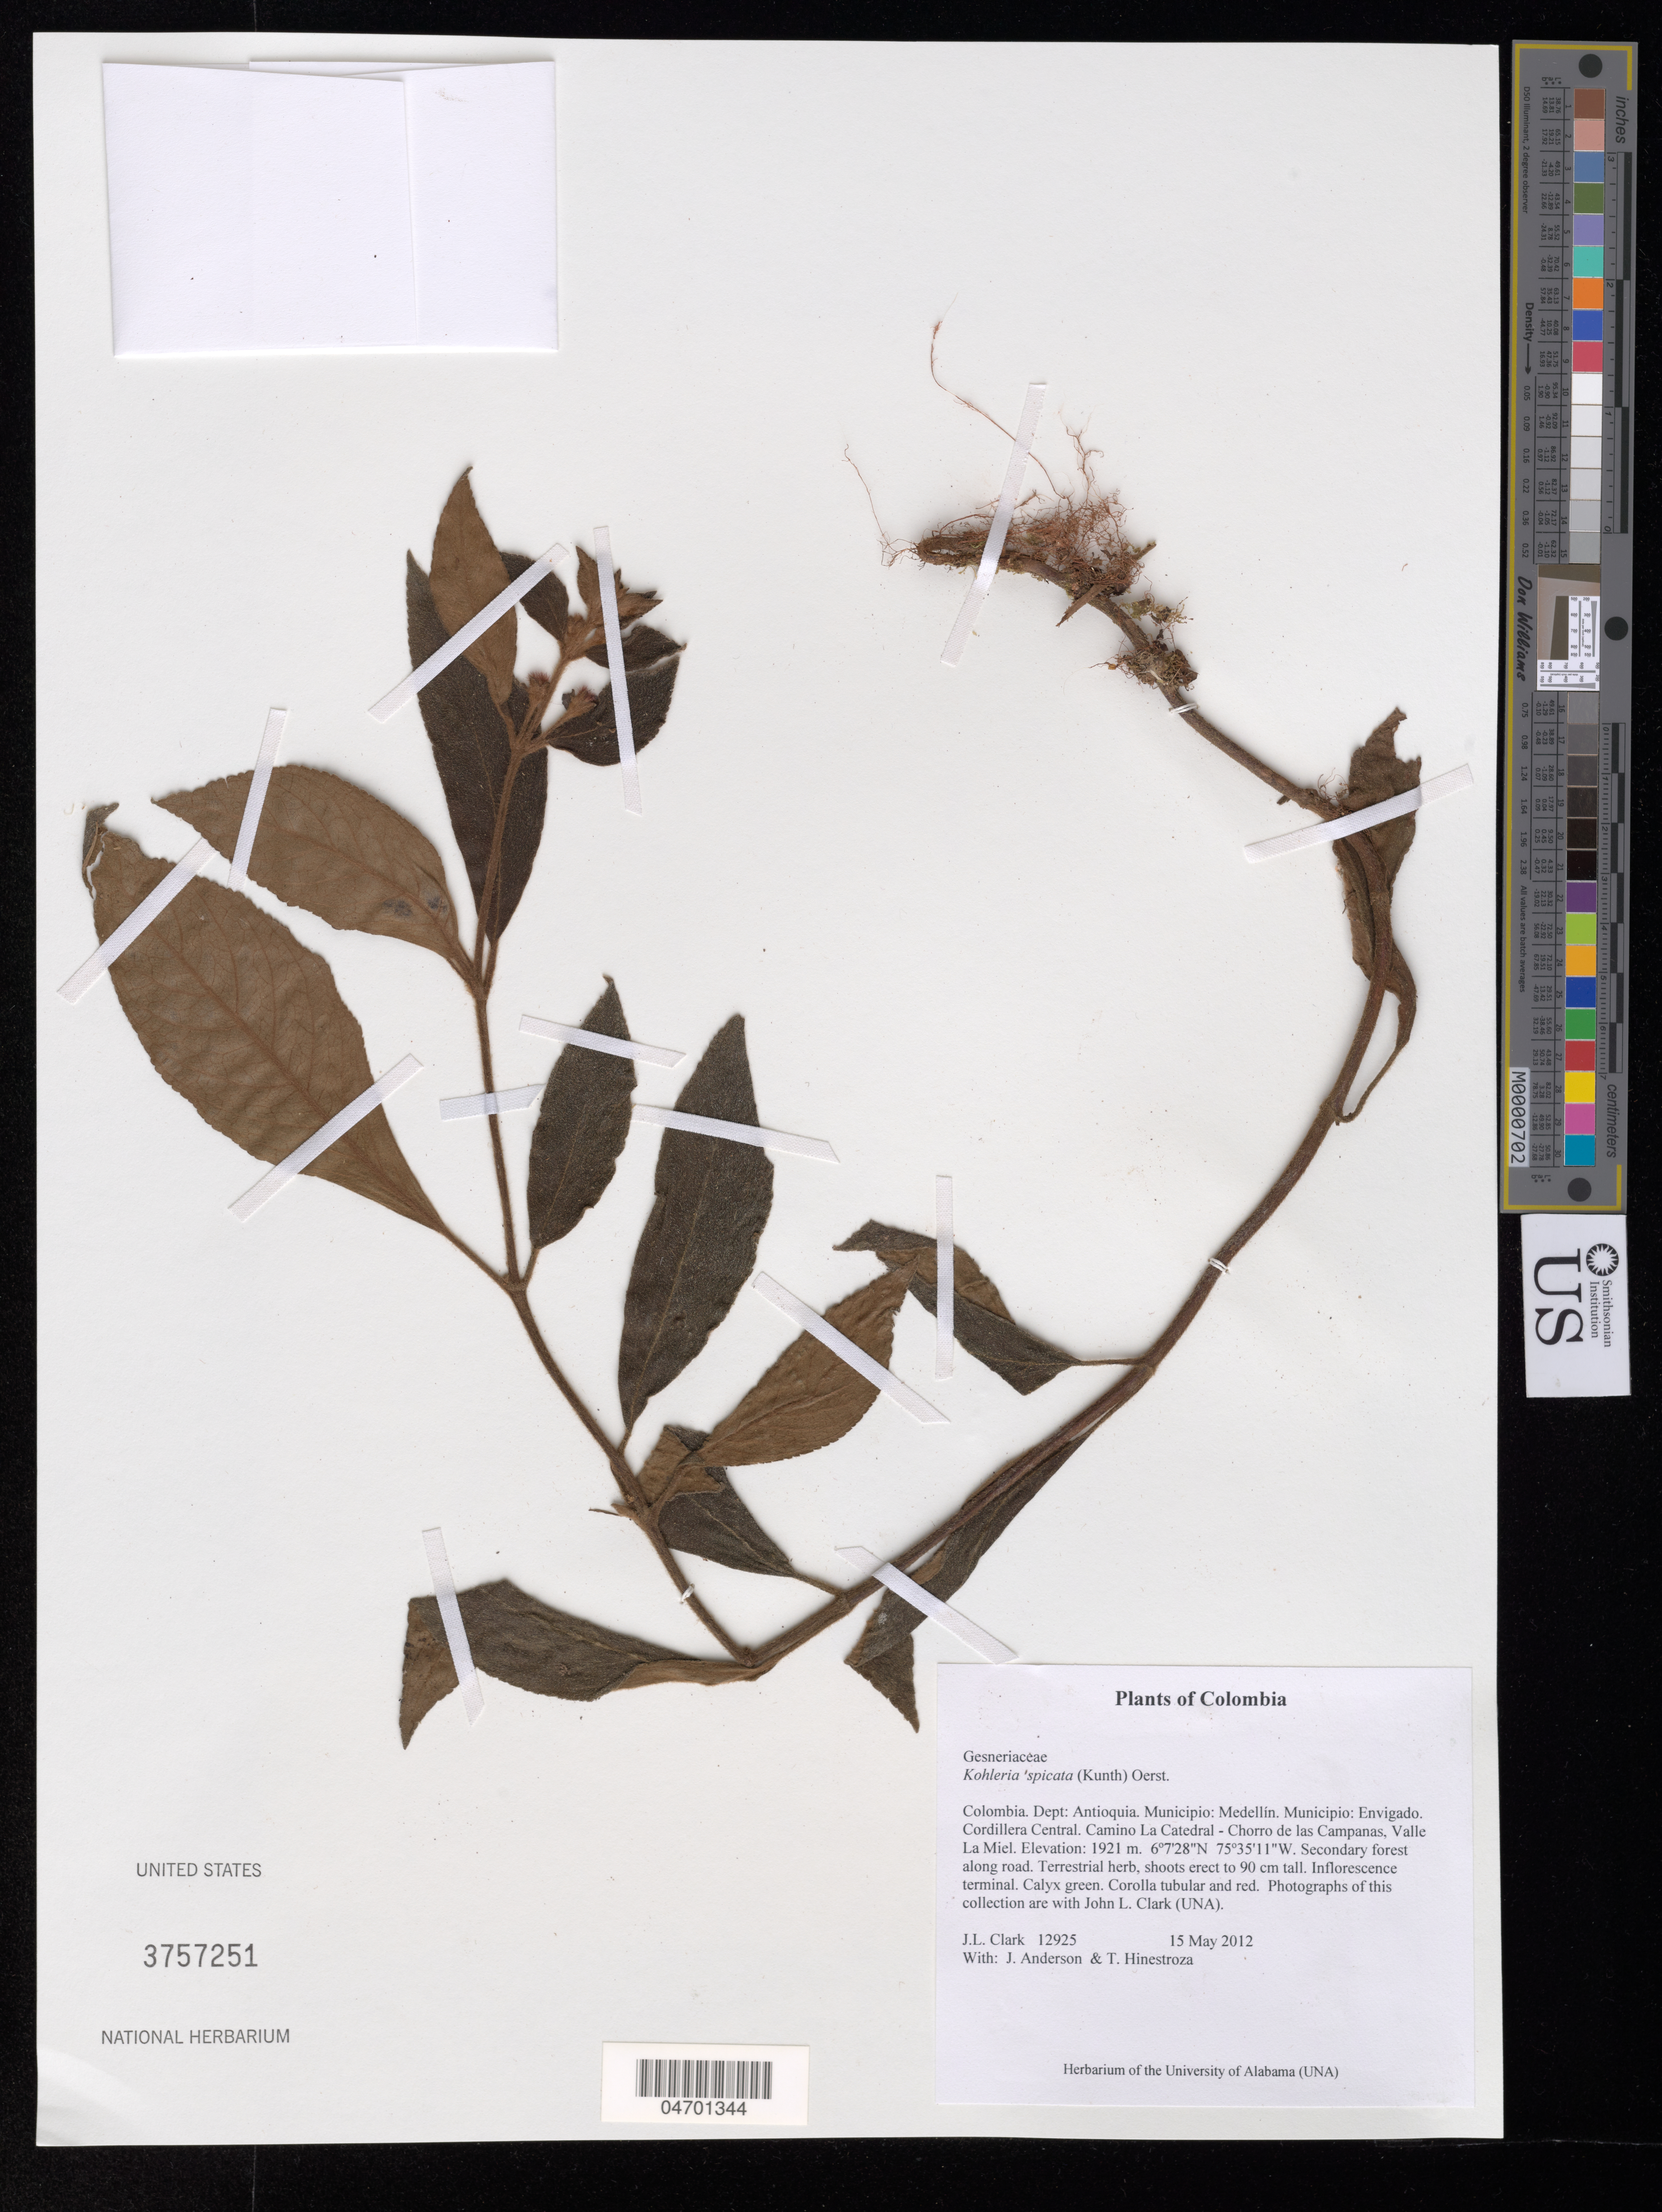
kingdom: Plantae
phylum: Tracheophyta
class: Magnoliopsida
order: Lamiales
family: Gesneriaceae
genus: Kohleria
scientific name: Kohleria spicata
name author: (Kunth) Oerst.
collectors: J. L. Clark, J. Anderson & J. Àllen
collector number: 12925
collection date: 2012-05-15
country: Colombia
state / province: Antioquia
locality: Dept: Antioquia. Municipio: Medellín. Municipio: Envigado. Cordillera Central. Camino La Catedral - Chorro de las Campanas, Valle La Miel.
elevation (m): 1921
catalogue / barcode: US 3757251